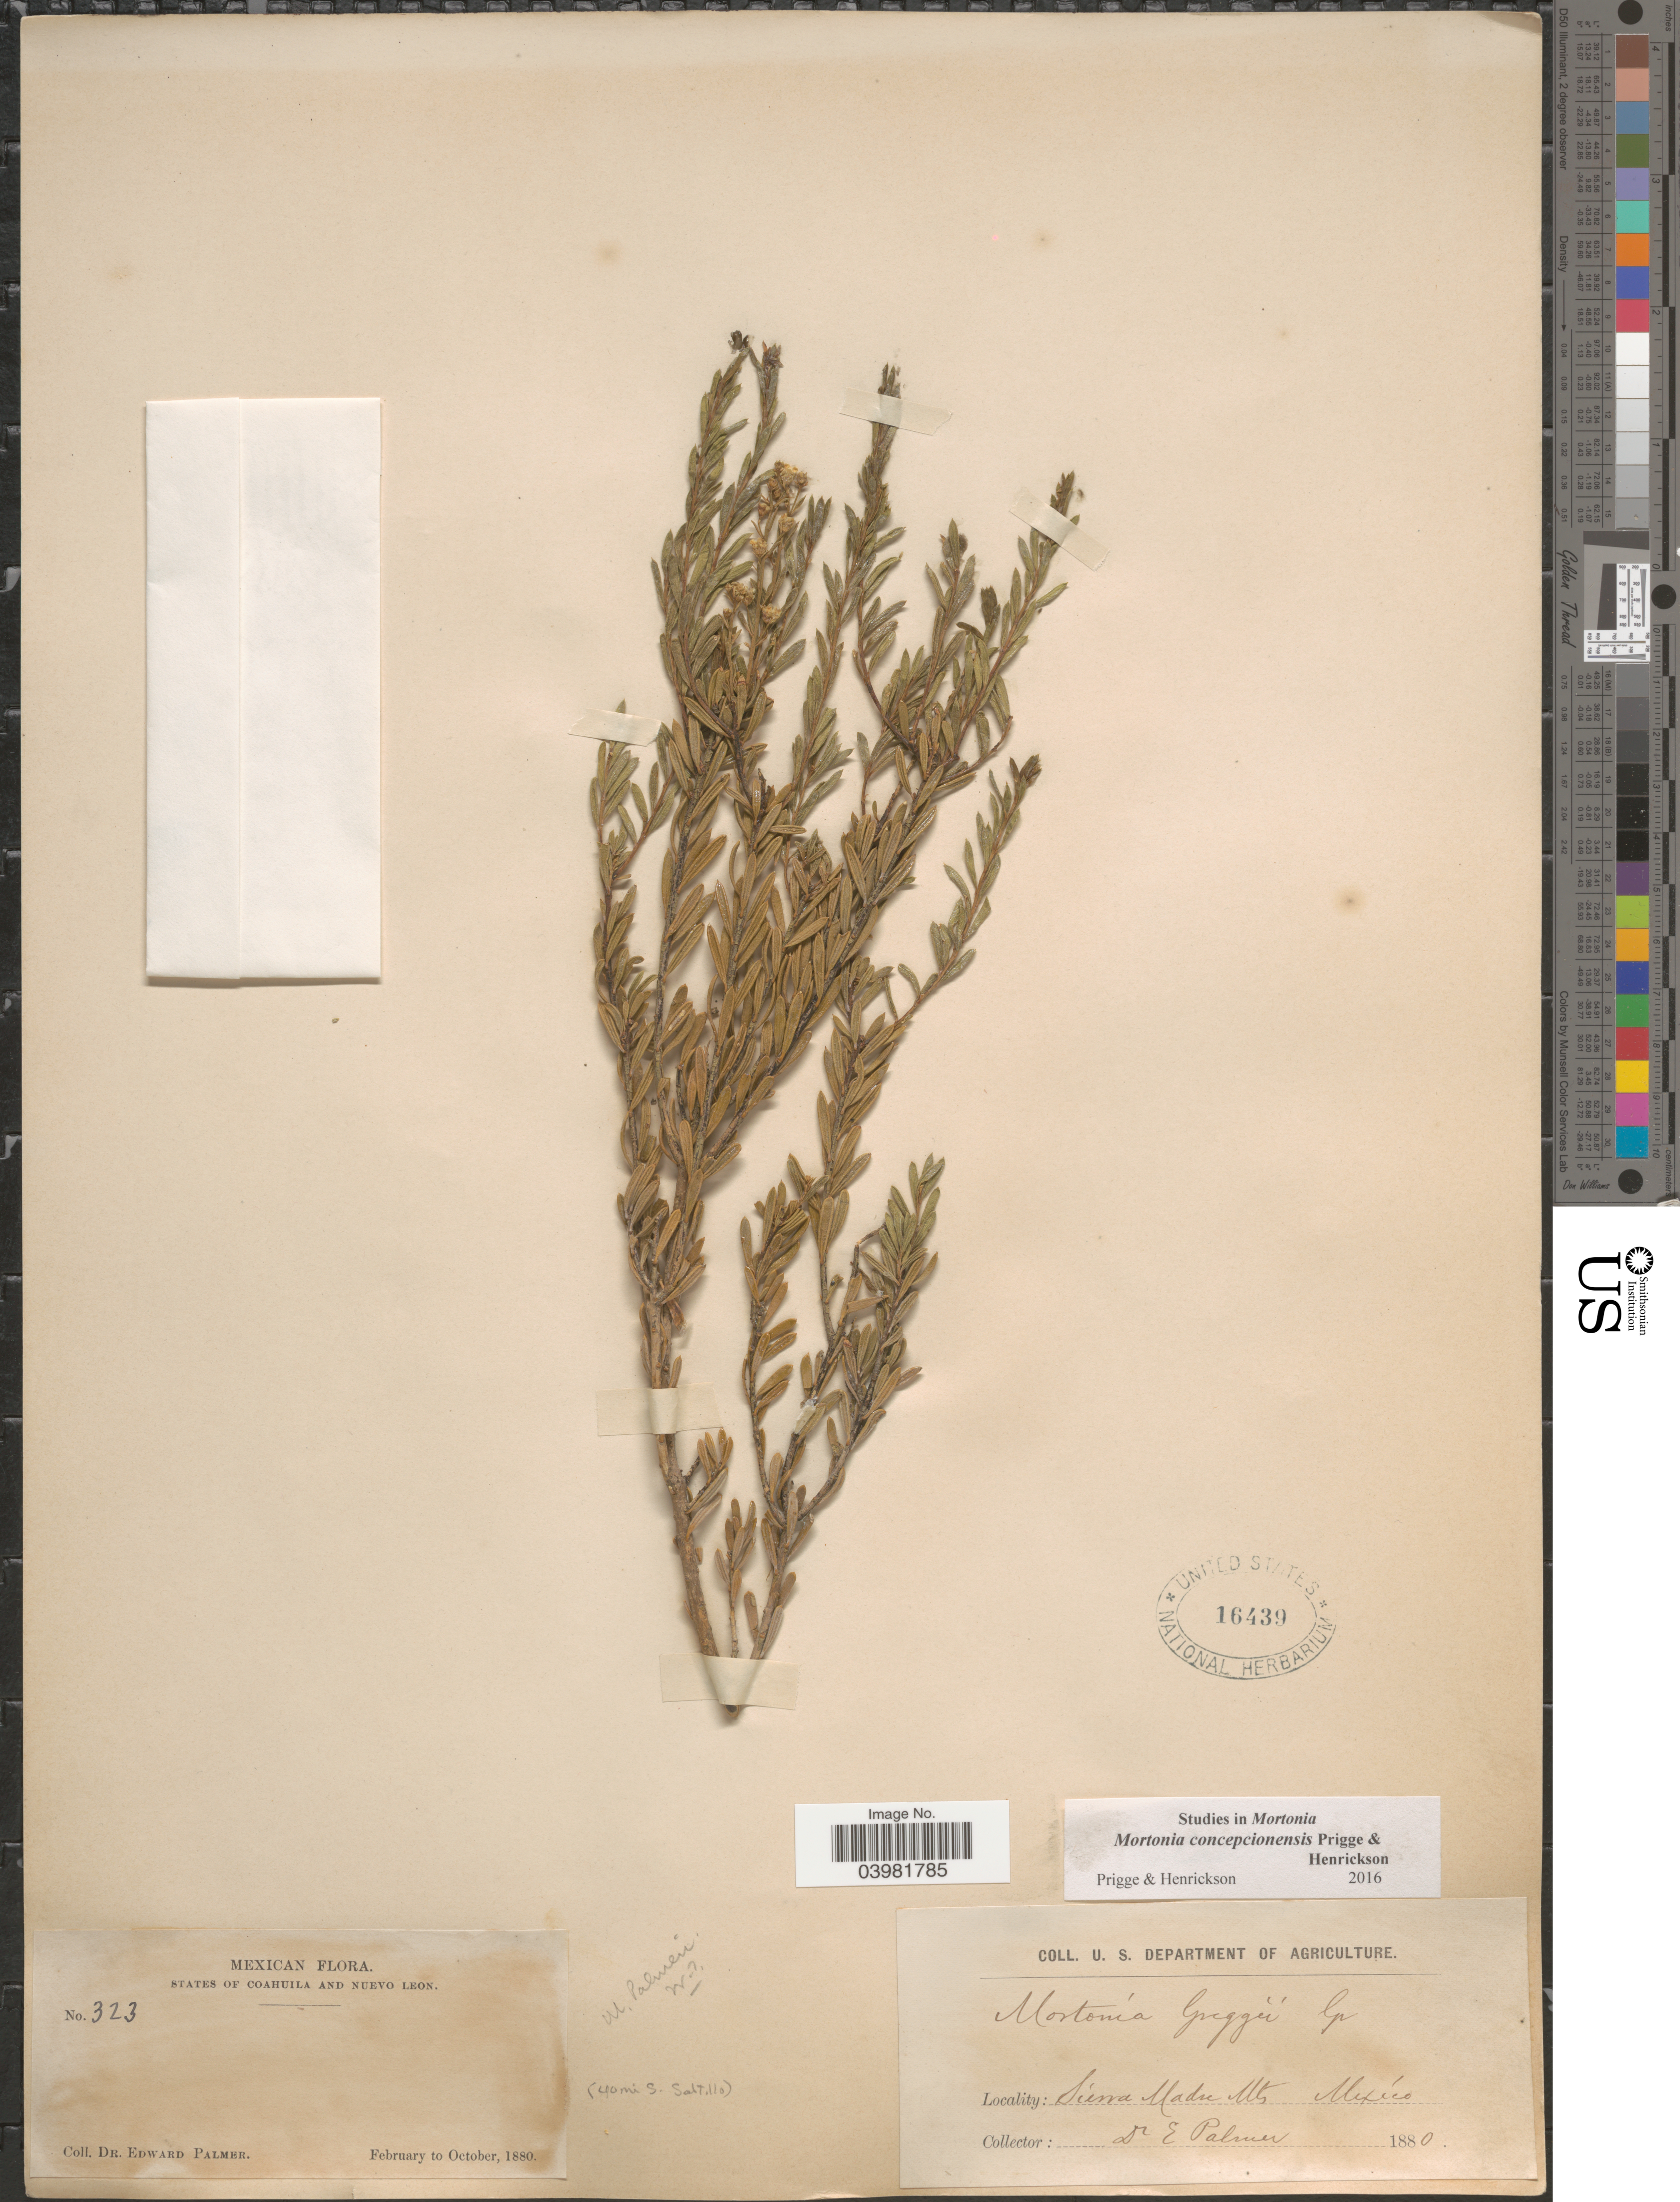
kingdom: Plantae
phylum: Tracheophyta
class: Magnoliopsida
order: Celastrales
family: Celastraceae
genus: Mortonia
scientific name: Mortonia palmeri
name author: Hemsl.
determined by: Strong, Mark T., (BOT), Smithsonian Institution - National Museum of Natural History (UNITED STATES)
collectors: E. Palmer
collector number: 323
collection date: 1880-02/1880-10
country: Mexico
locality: States of Coahuila and Nuevo Leon. Sierra Madre Mts. (40 mi S. Saltillo).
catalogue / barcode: US 16439